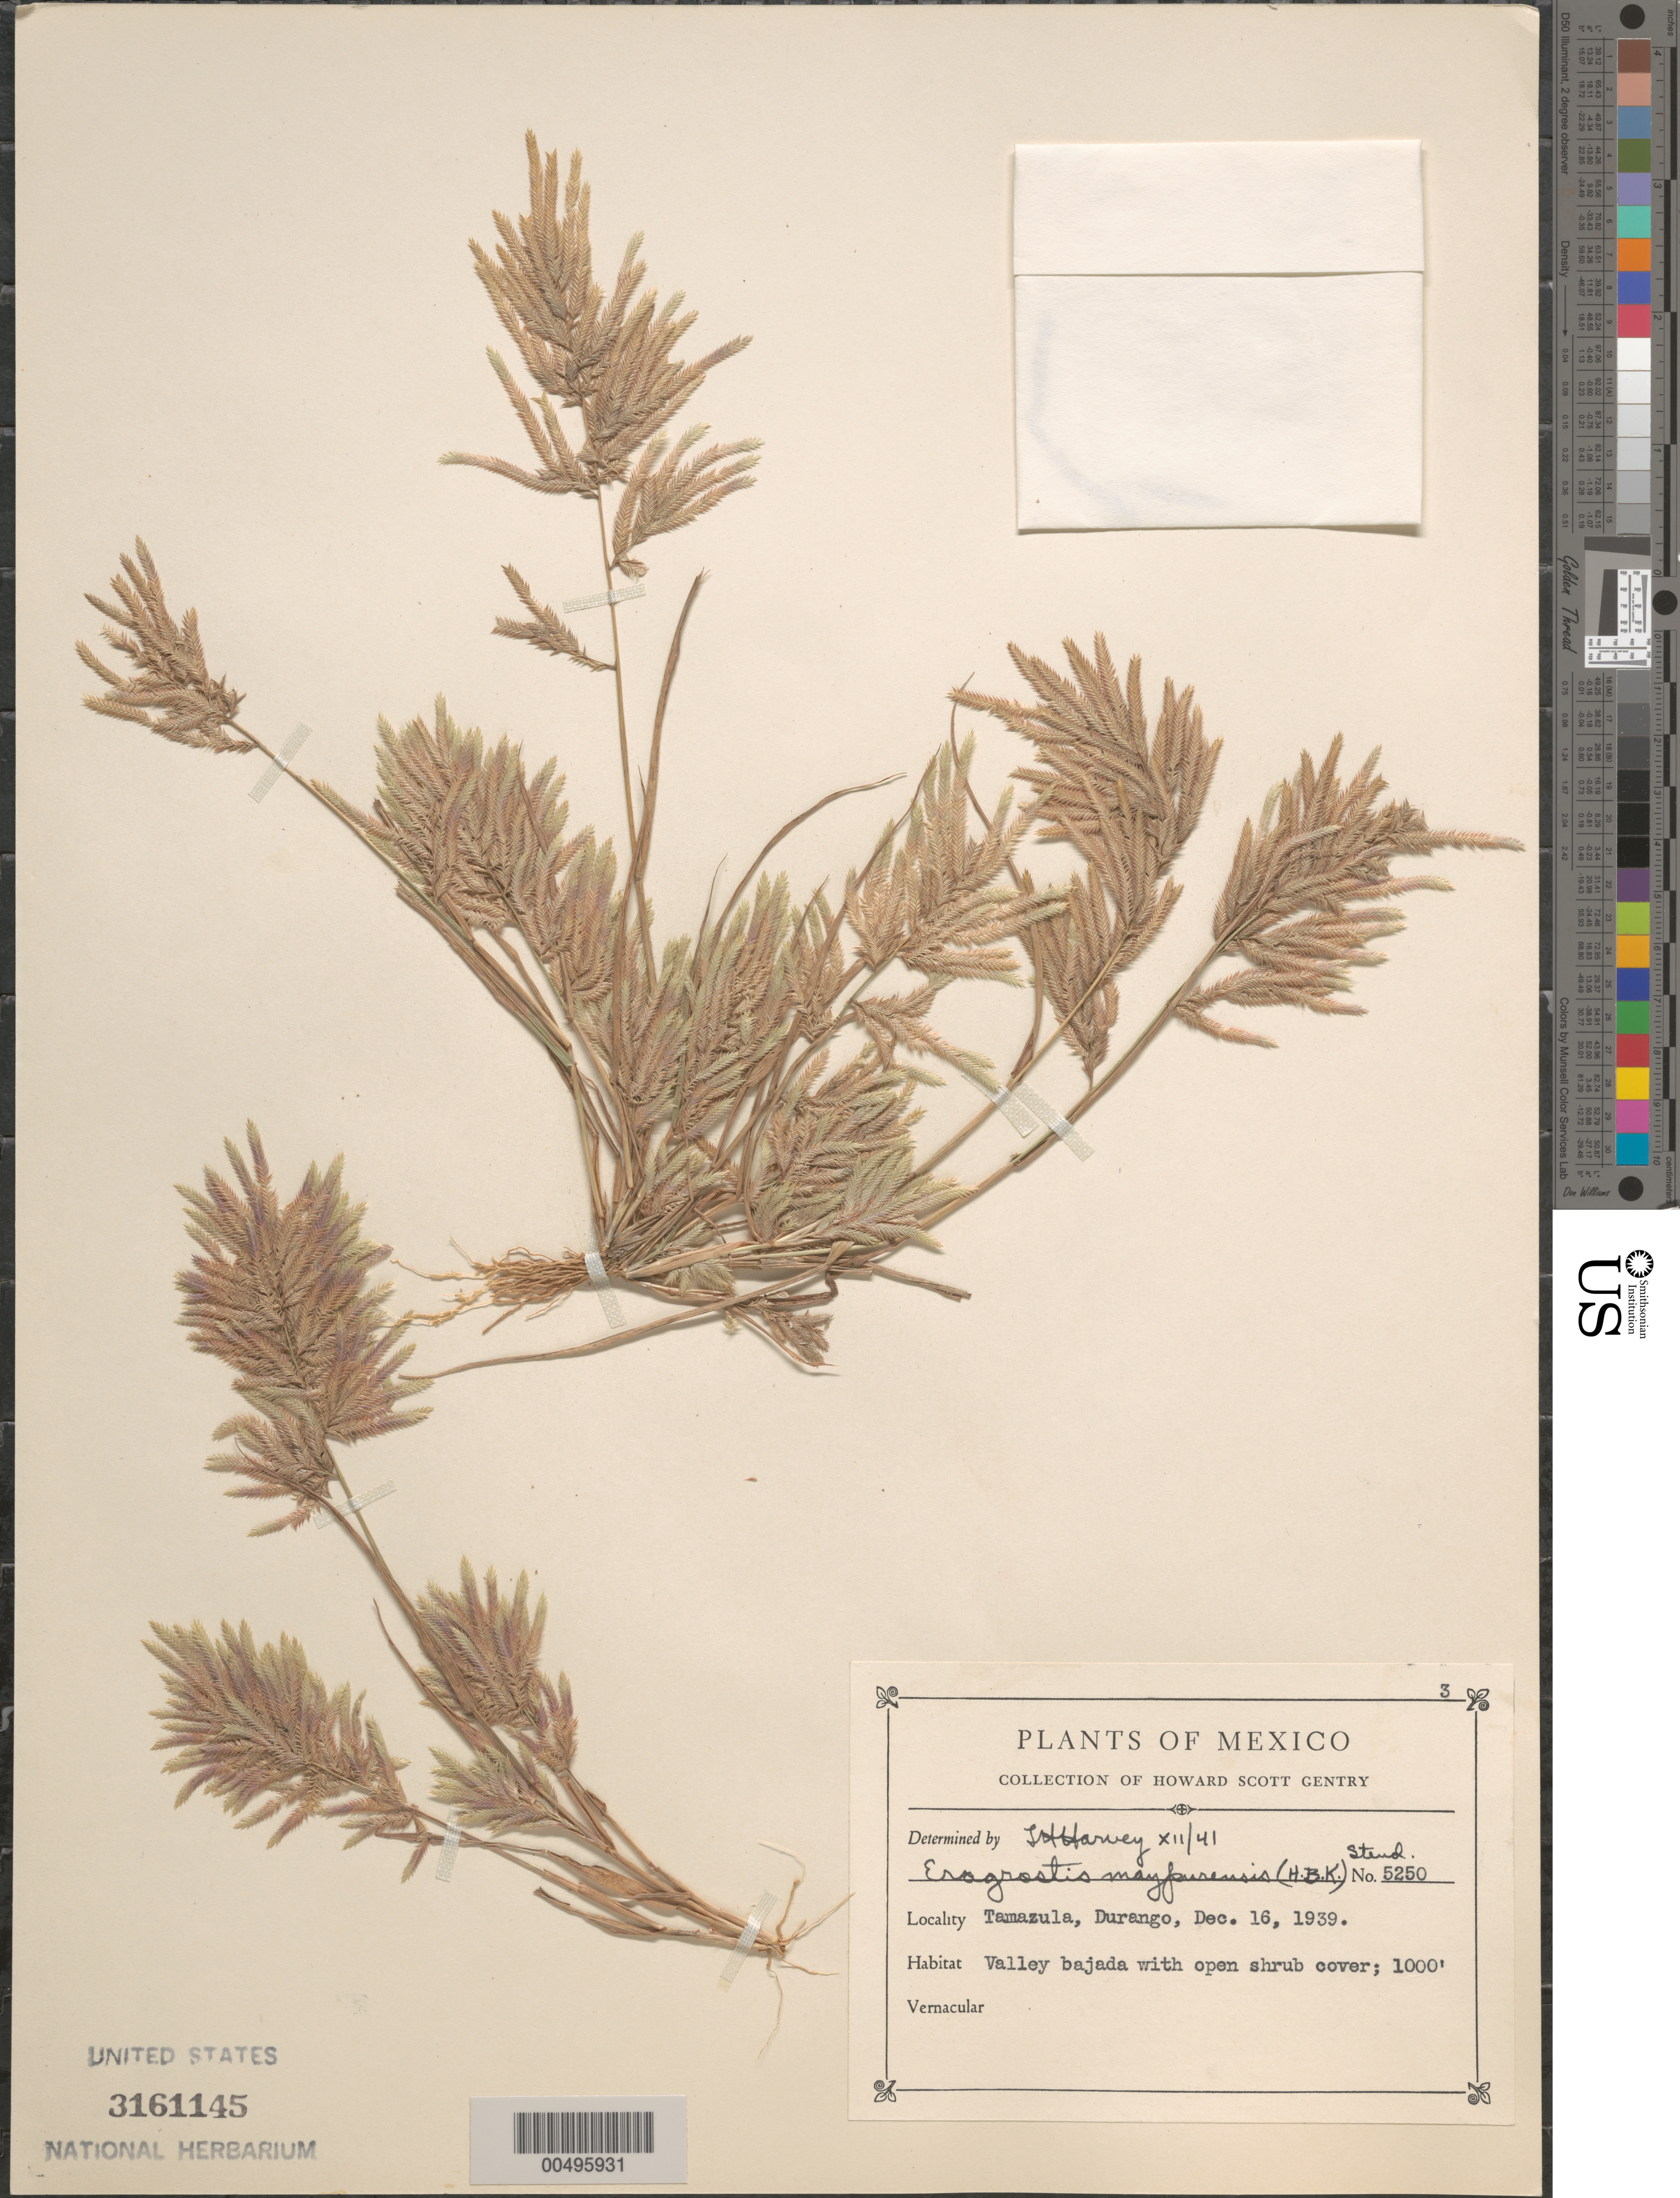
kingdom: Plantae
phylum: Tracheophyta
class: Liliopsida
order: Poales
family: Poaceae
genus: Eragrostis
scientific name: Eragrostis maypurensis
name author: (Kunth) Steud.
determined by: Harvey, L. H.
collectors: H. S. Gentry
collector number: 5250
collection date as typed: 16 Dec 1939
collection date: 1939-12-16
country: Mexico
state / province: Durango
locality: Tamazula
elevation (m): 305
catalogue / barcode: US 3161145